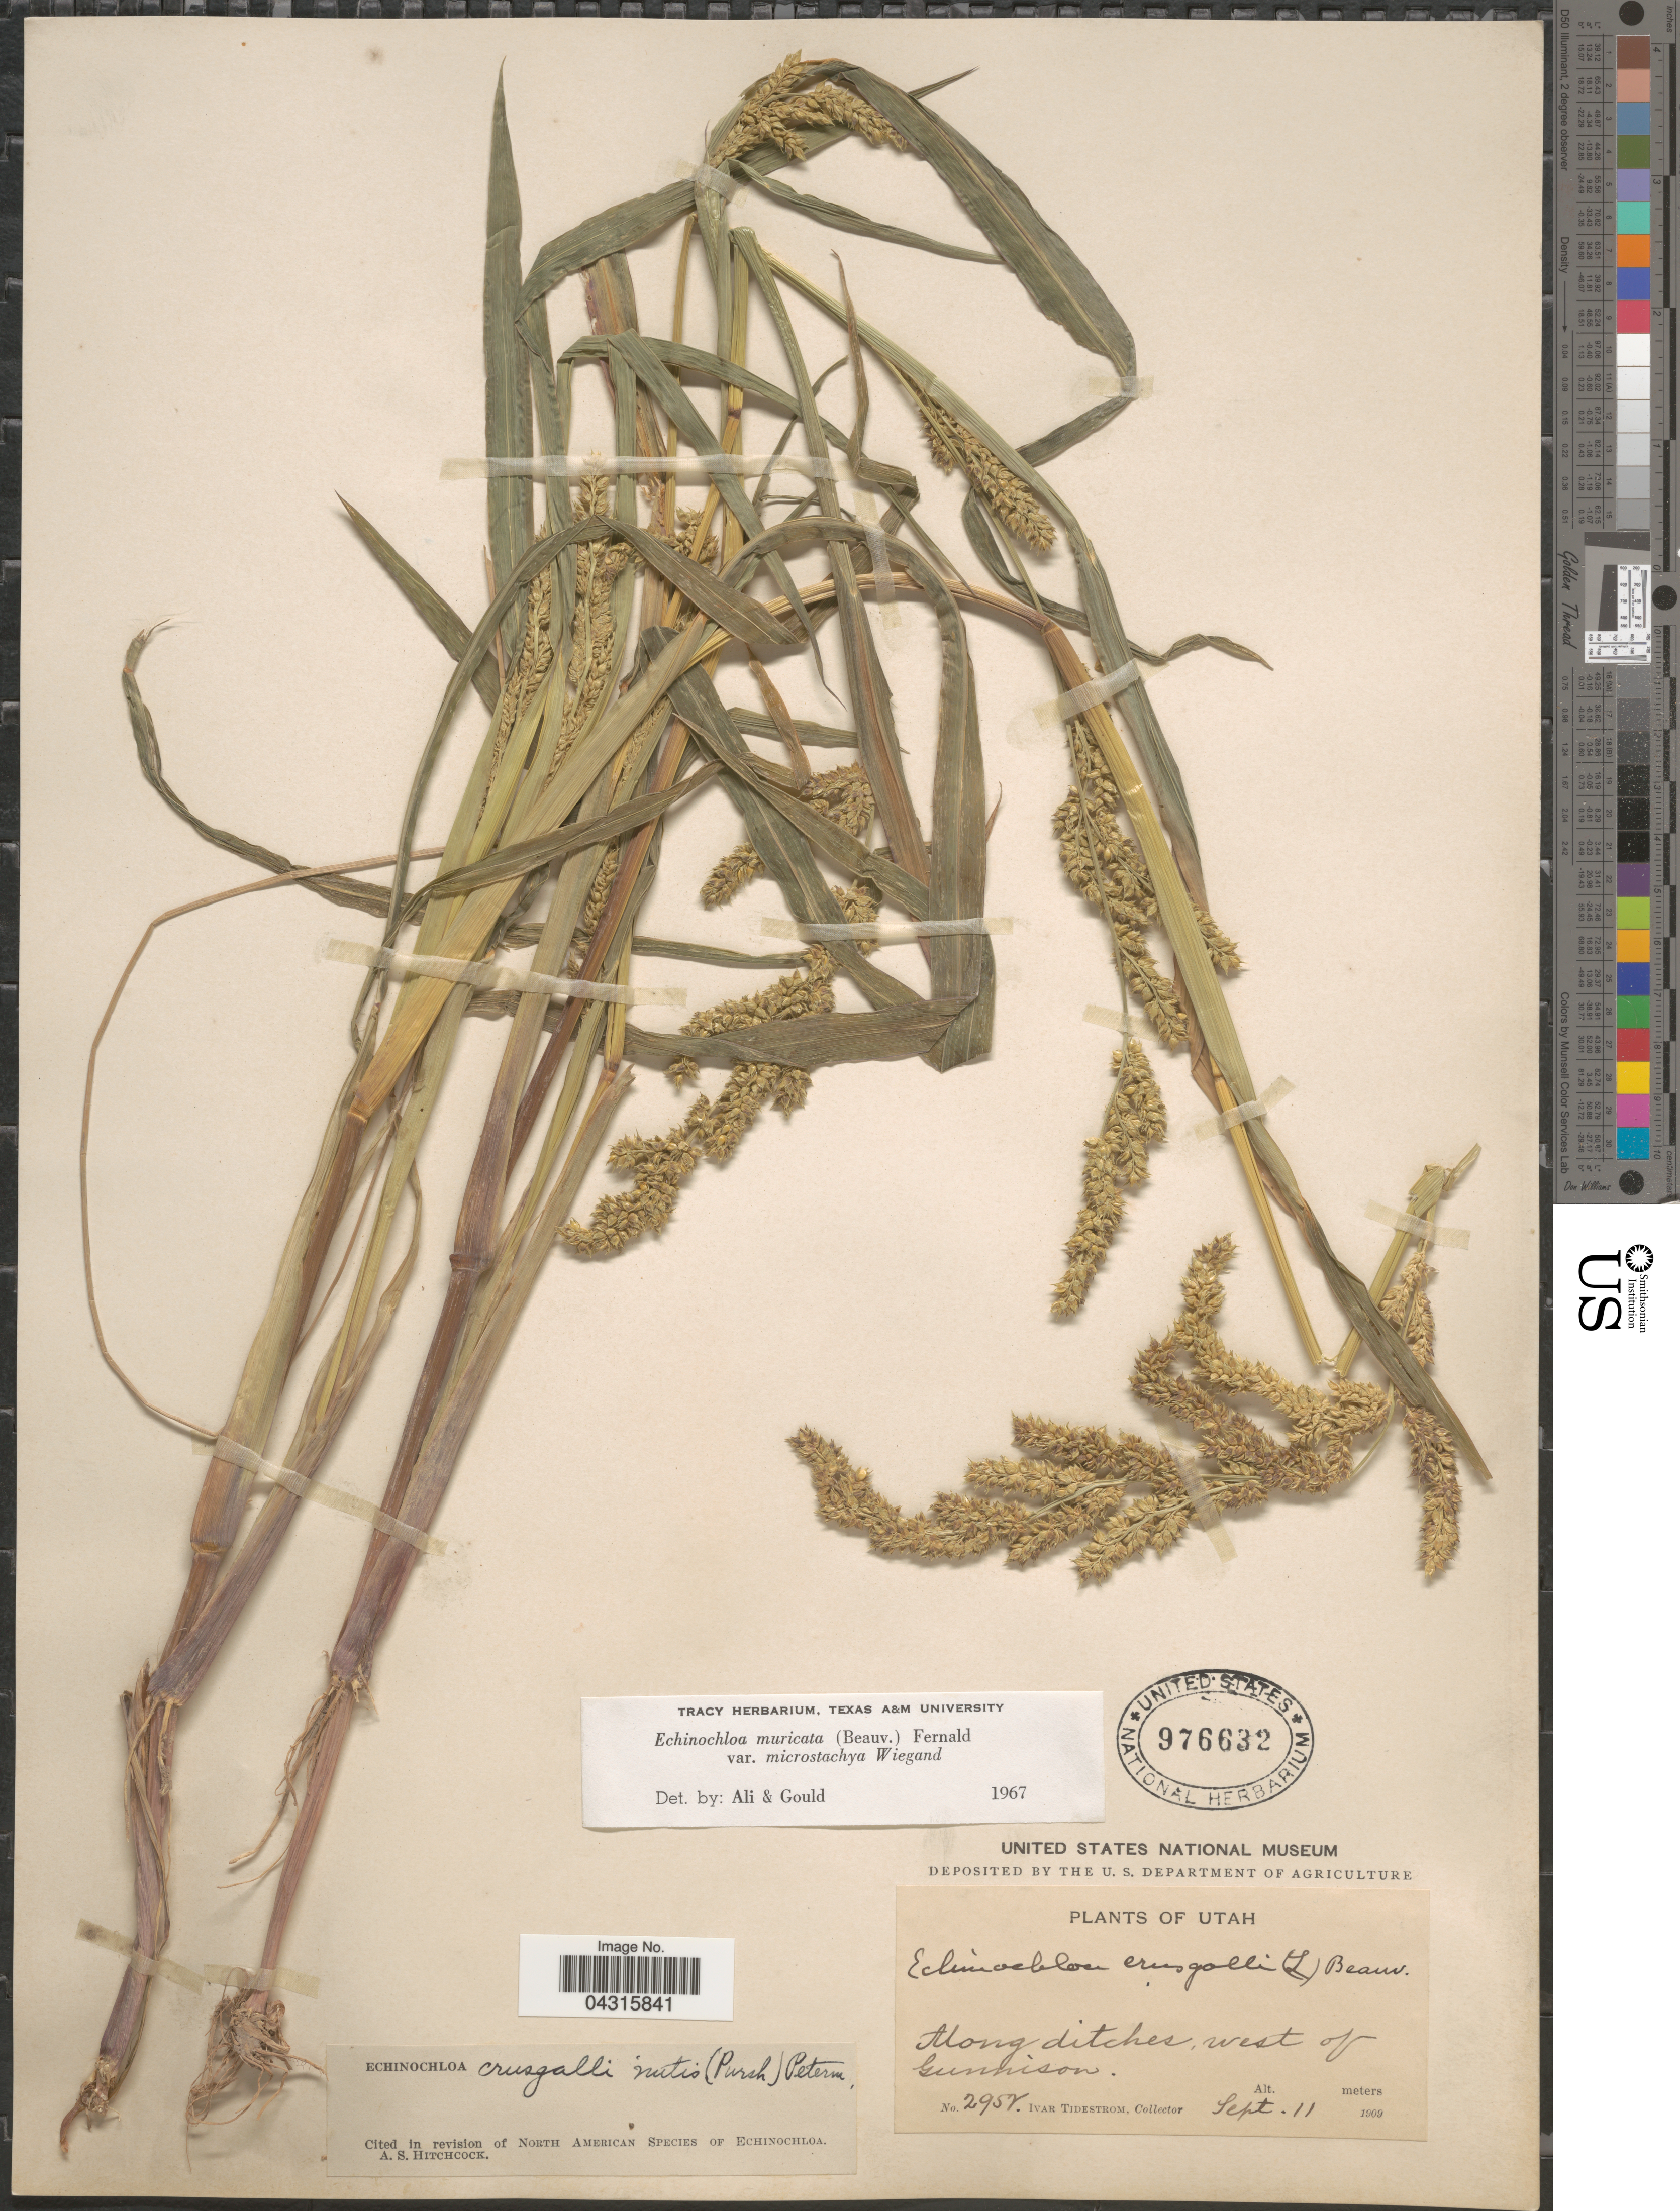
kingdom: Plantae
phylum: Tracheophyta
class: Liliopsida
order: Poales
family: Poaceae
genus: Echinochloa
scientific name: Echinochloa muricata var. microstachya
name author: Wiegand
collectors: I. F. Tidestrom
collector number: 2952*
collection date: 1909-09-11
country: United States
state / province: Utah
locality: Along ditches, west of Gunnison.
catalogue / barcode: US 976632